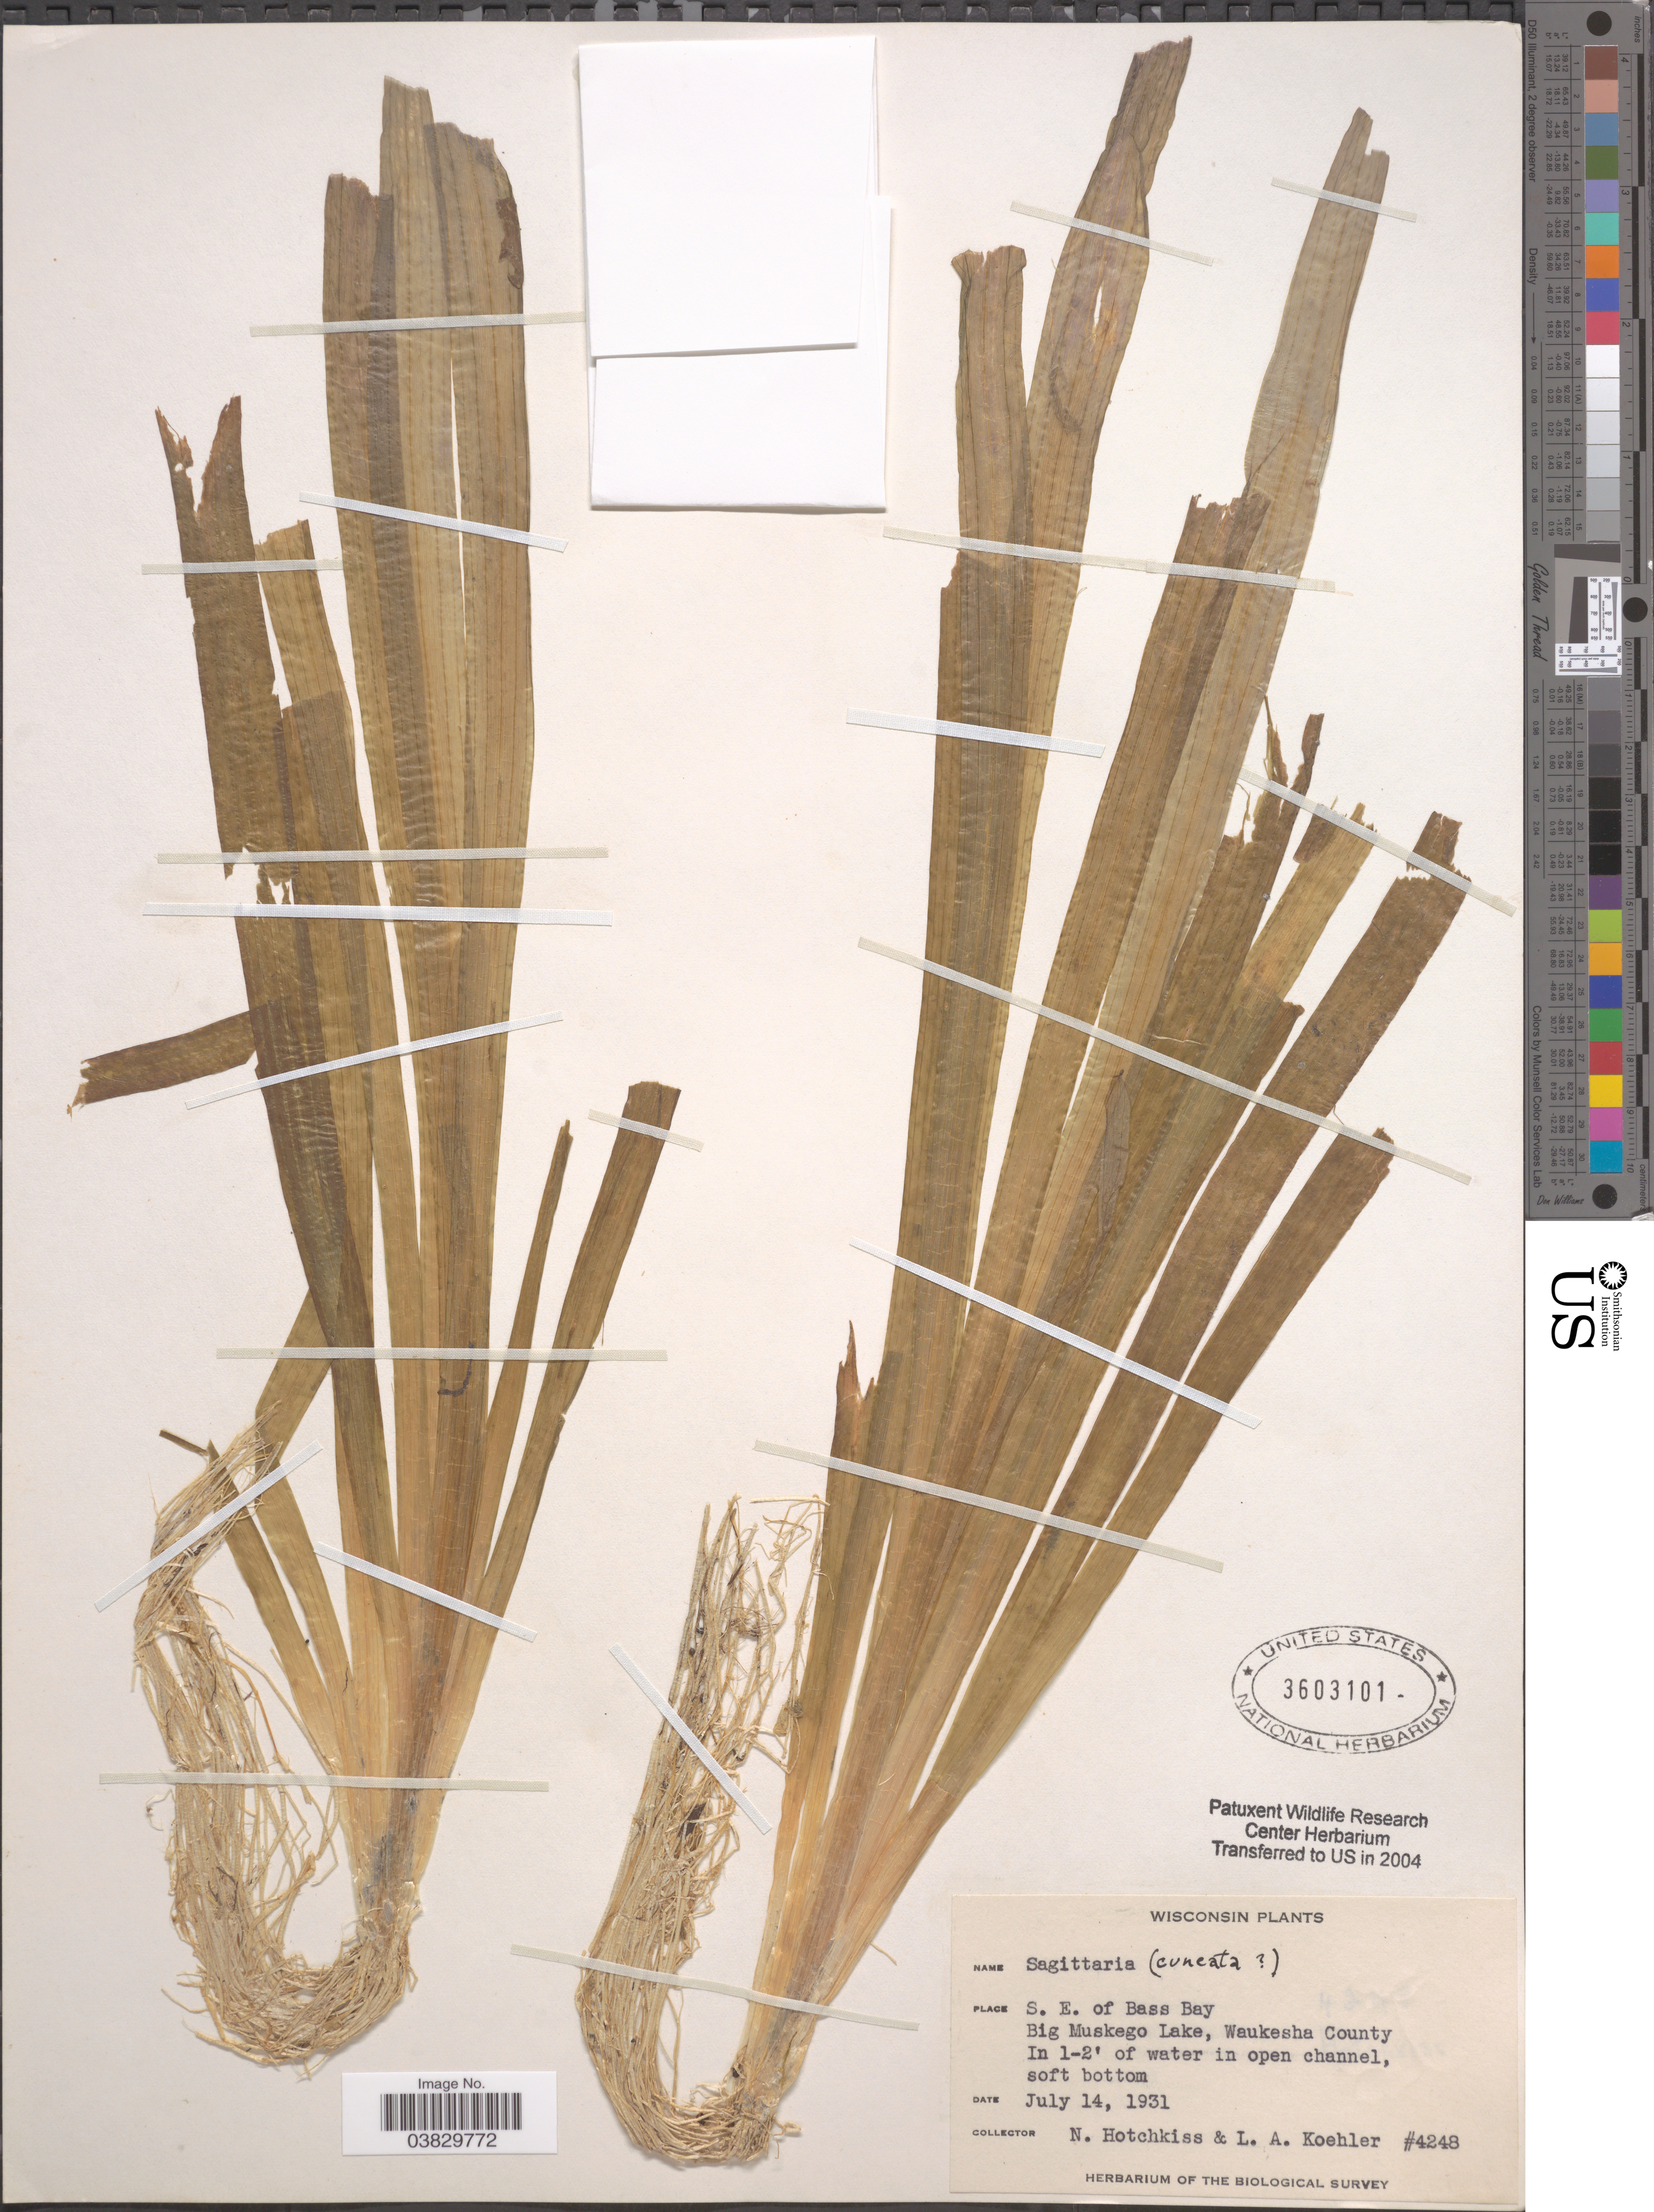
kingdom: Plantae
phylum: Tracheophyta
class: Liliopsida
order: Alismatales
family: Alismataceae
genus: Sagittaria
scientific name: Sagittaria cuneata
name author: E. Sheld.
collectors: N. Hotchkiss & L. Koehler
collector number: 4248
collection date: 1931-07-14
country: United States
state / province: Wisconsin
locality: S. E. of Bass Bay. Big Muskego Lake, Waukesha County. In 1-2'of water in open channel, soft bottom.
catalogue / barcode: US 3603101